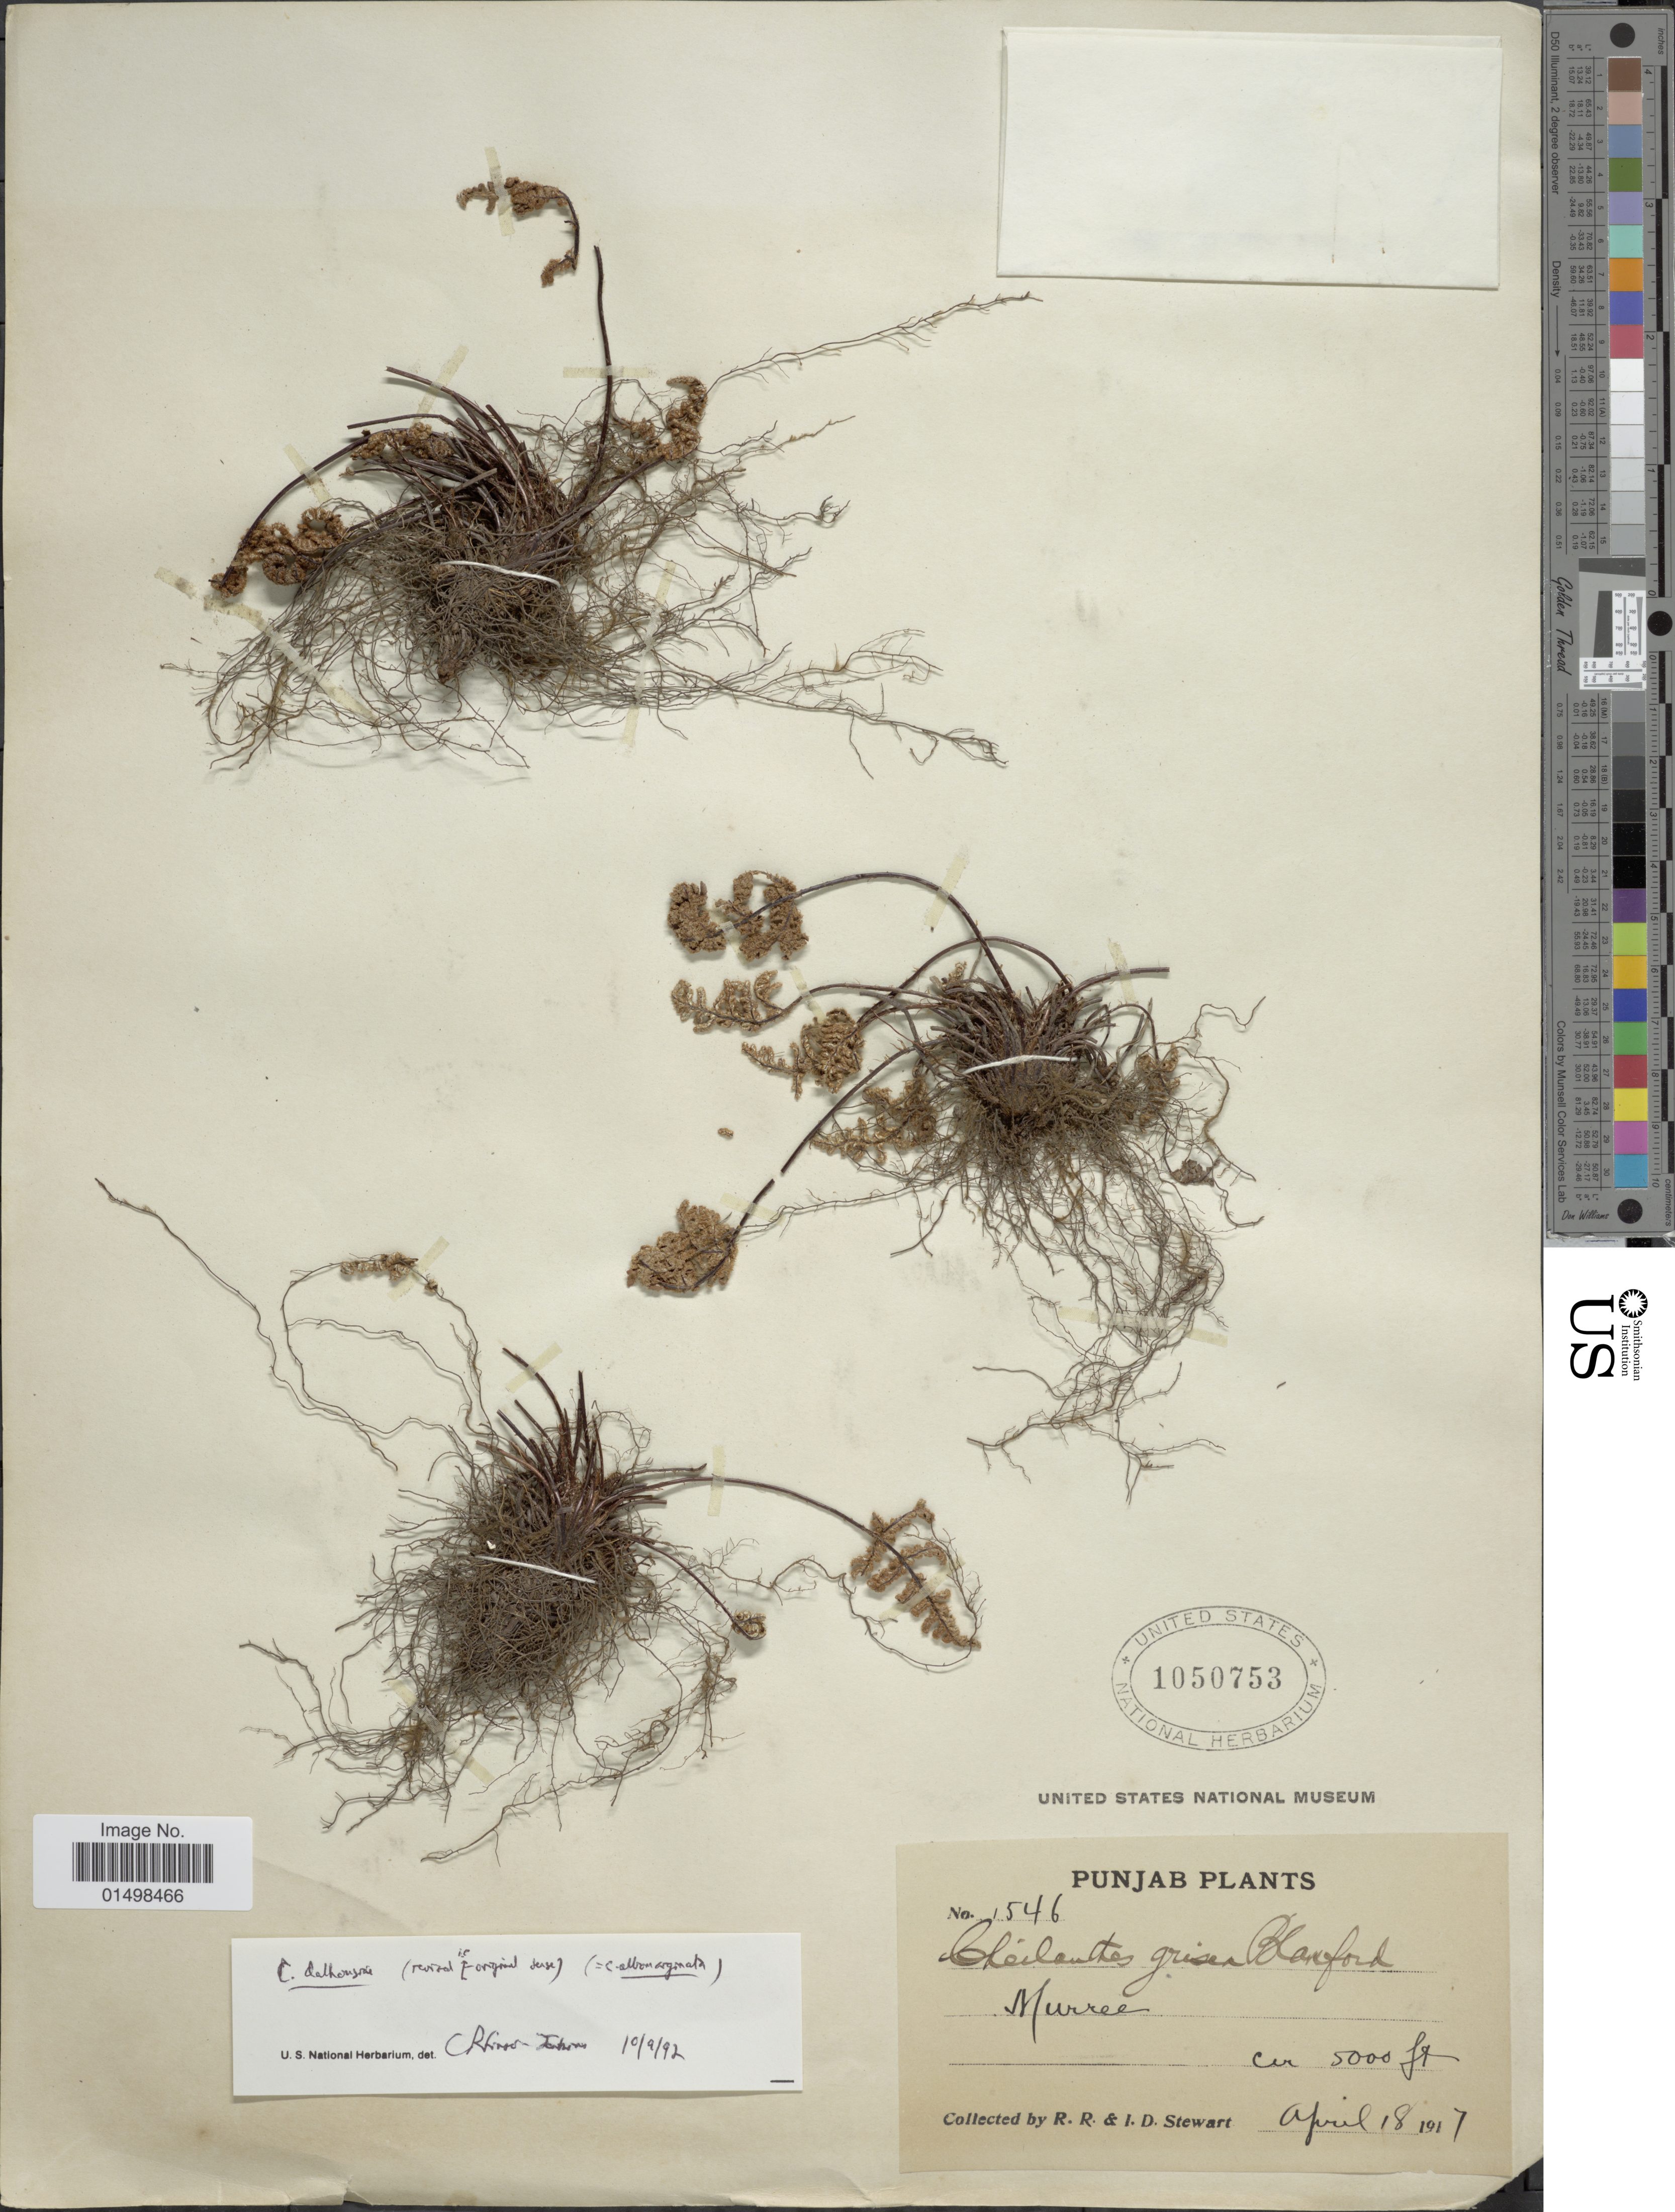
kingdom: Plantae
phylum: Tracheophyta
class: Polypodiopsida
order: Polypodiales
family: Pteridaceae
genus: Aleuritopteris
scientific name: Aleuritopteris anceps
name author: (Blanf.) Panigrahi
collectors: R. R. Stewart & I. Stewart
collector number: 1546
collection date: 1917-04-18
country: Pakistan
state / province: Punjab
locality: Punjab Plants, Murree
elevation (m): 1524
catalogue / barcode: US 1050753